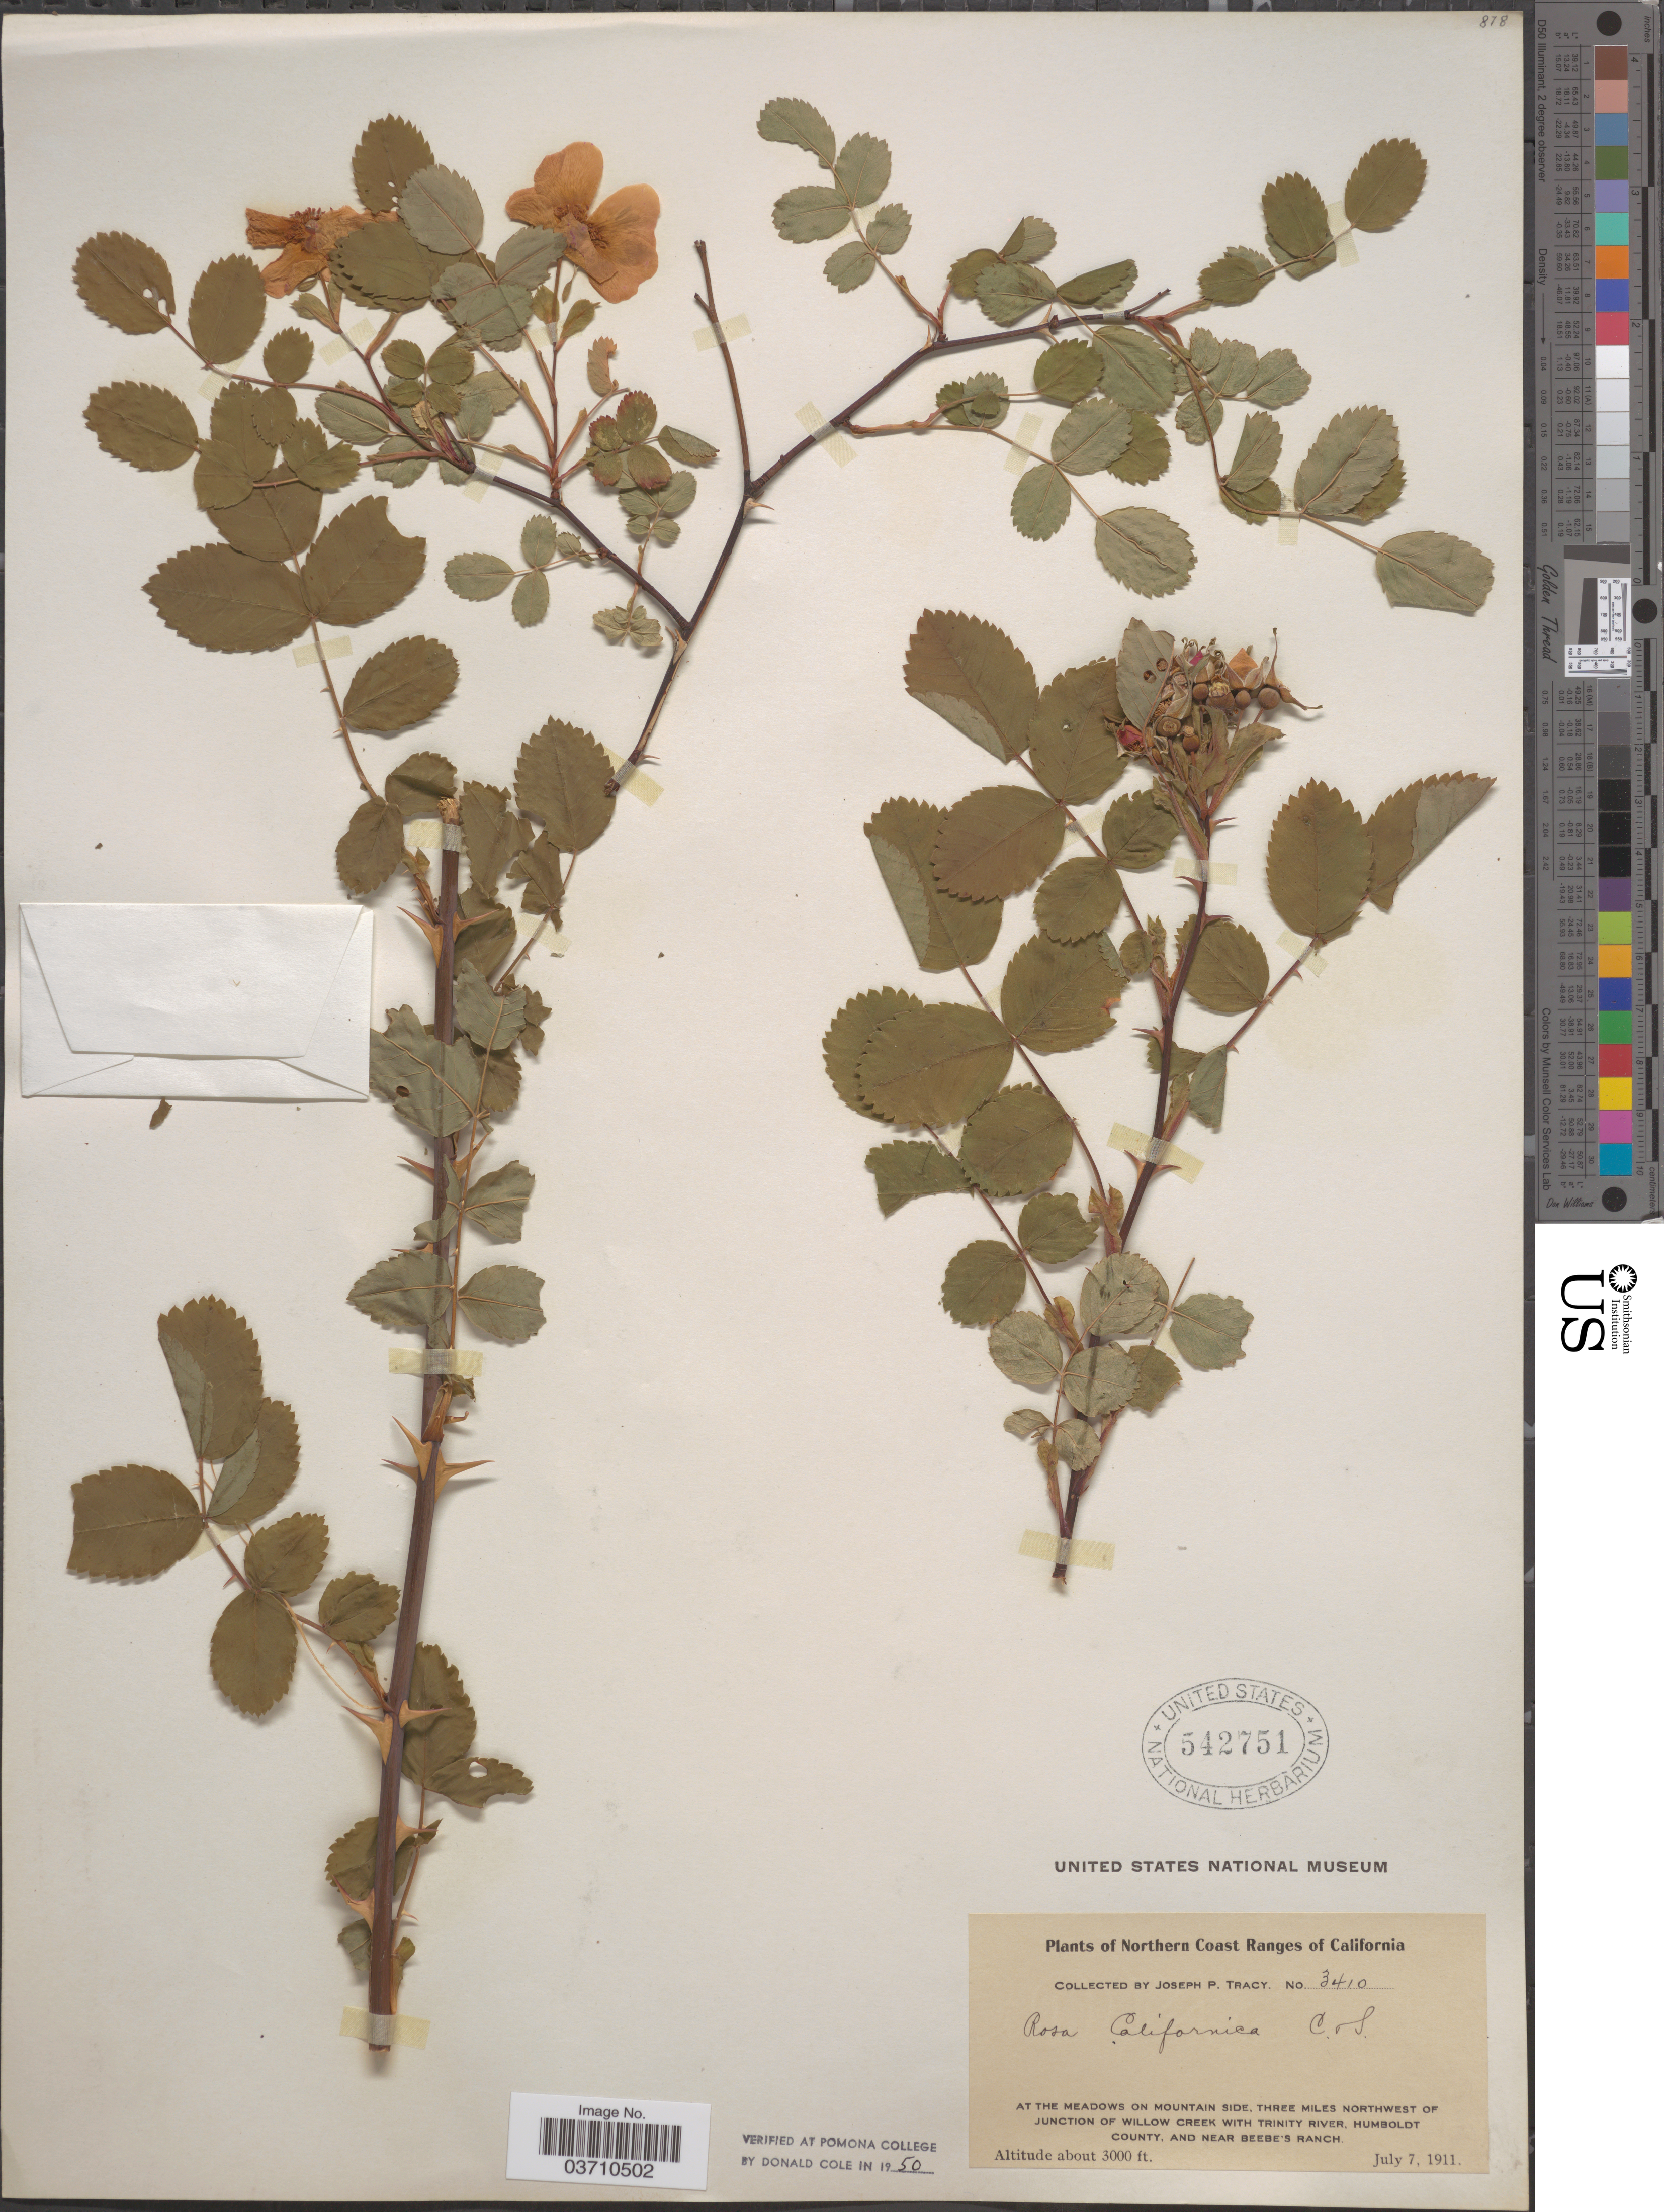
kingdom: Plantae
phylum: Tracheophyta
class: Magnoliopsida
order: Rosales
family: Rosaceae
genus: Rosa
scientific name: Rosa californica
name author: Cham. & Schltdl.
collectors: J. Tracy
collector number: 3410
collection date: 1911-07-07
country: United States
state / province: California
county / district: Humboldt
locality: Northern Coast Ranges of California. At the meadows on mountain side, three miles northwest of junction of Willow Creek with Trinity River, Humboldt County, and near Beebe's Ranch.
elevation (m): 914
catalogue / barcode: US 542751